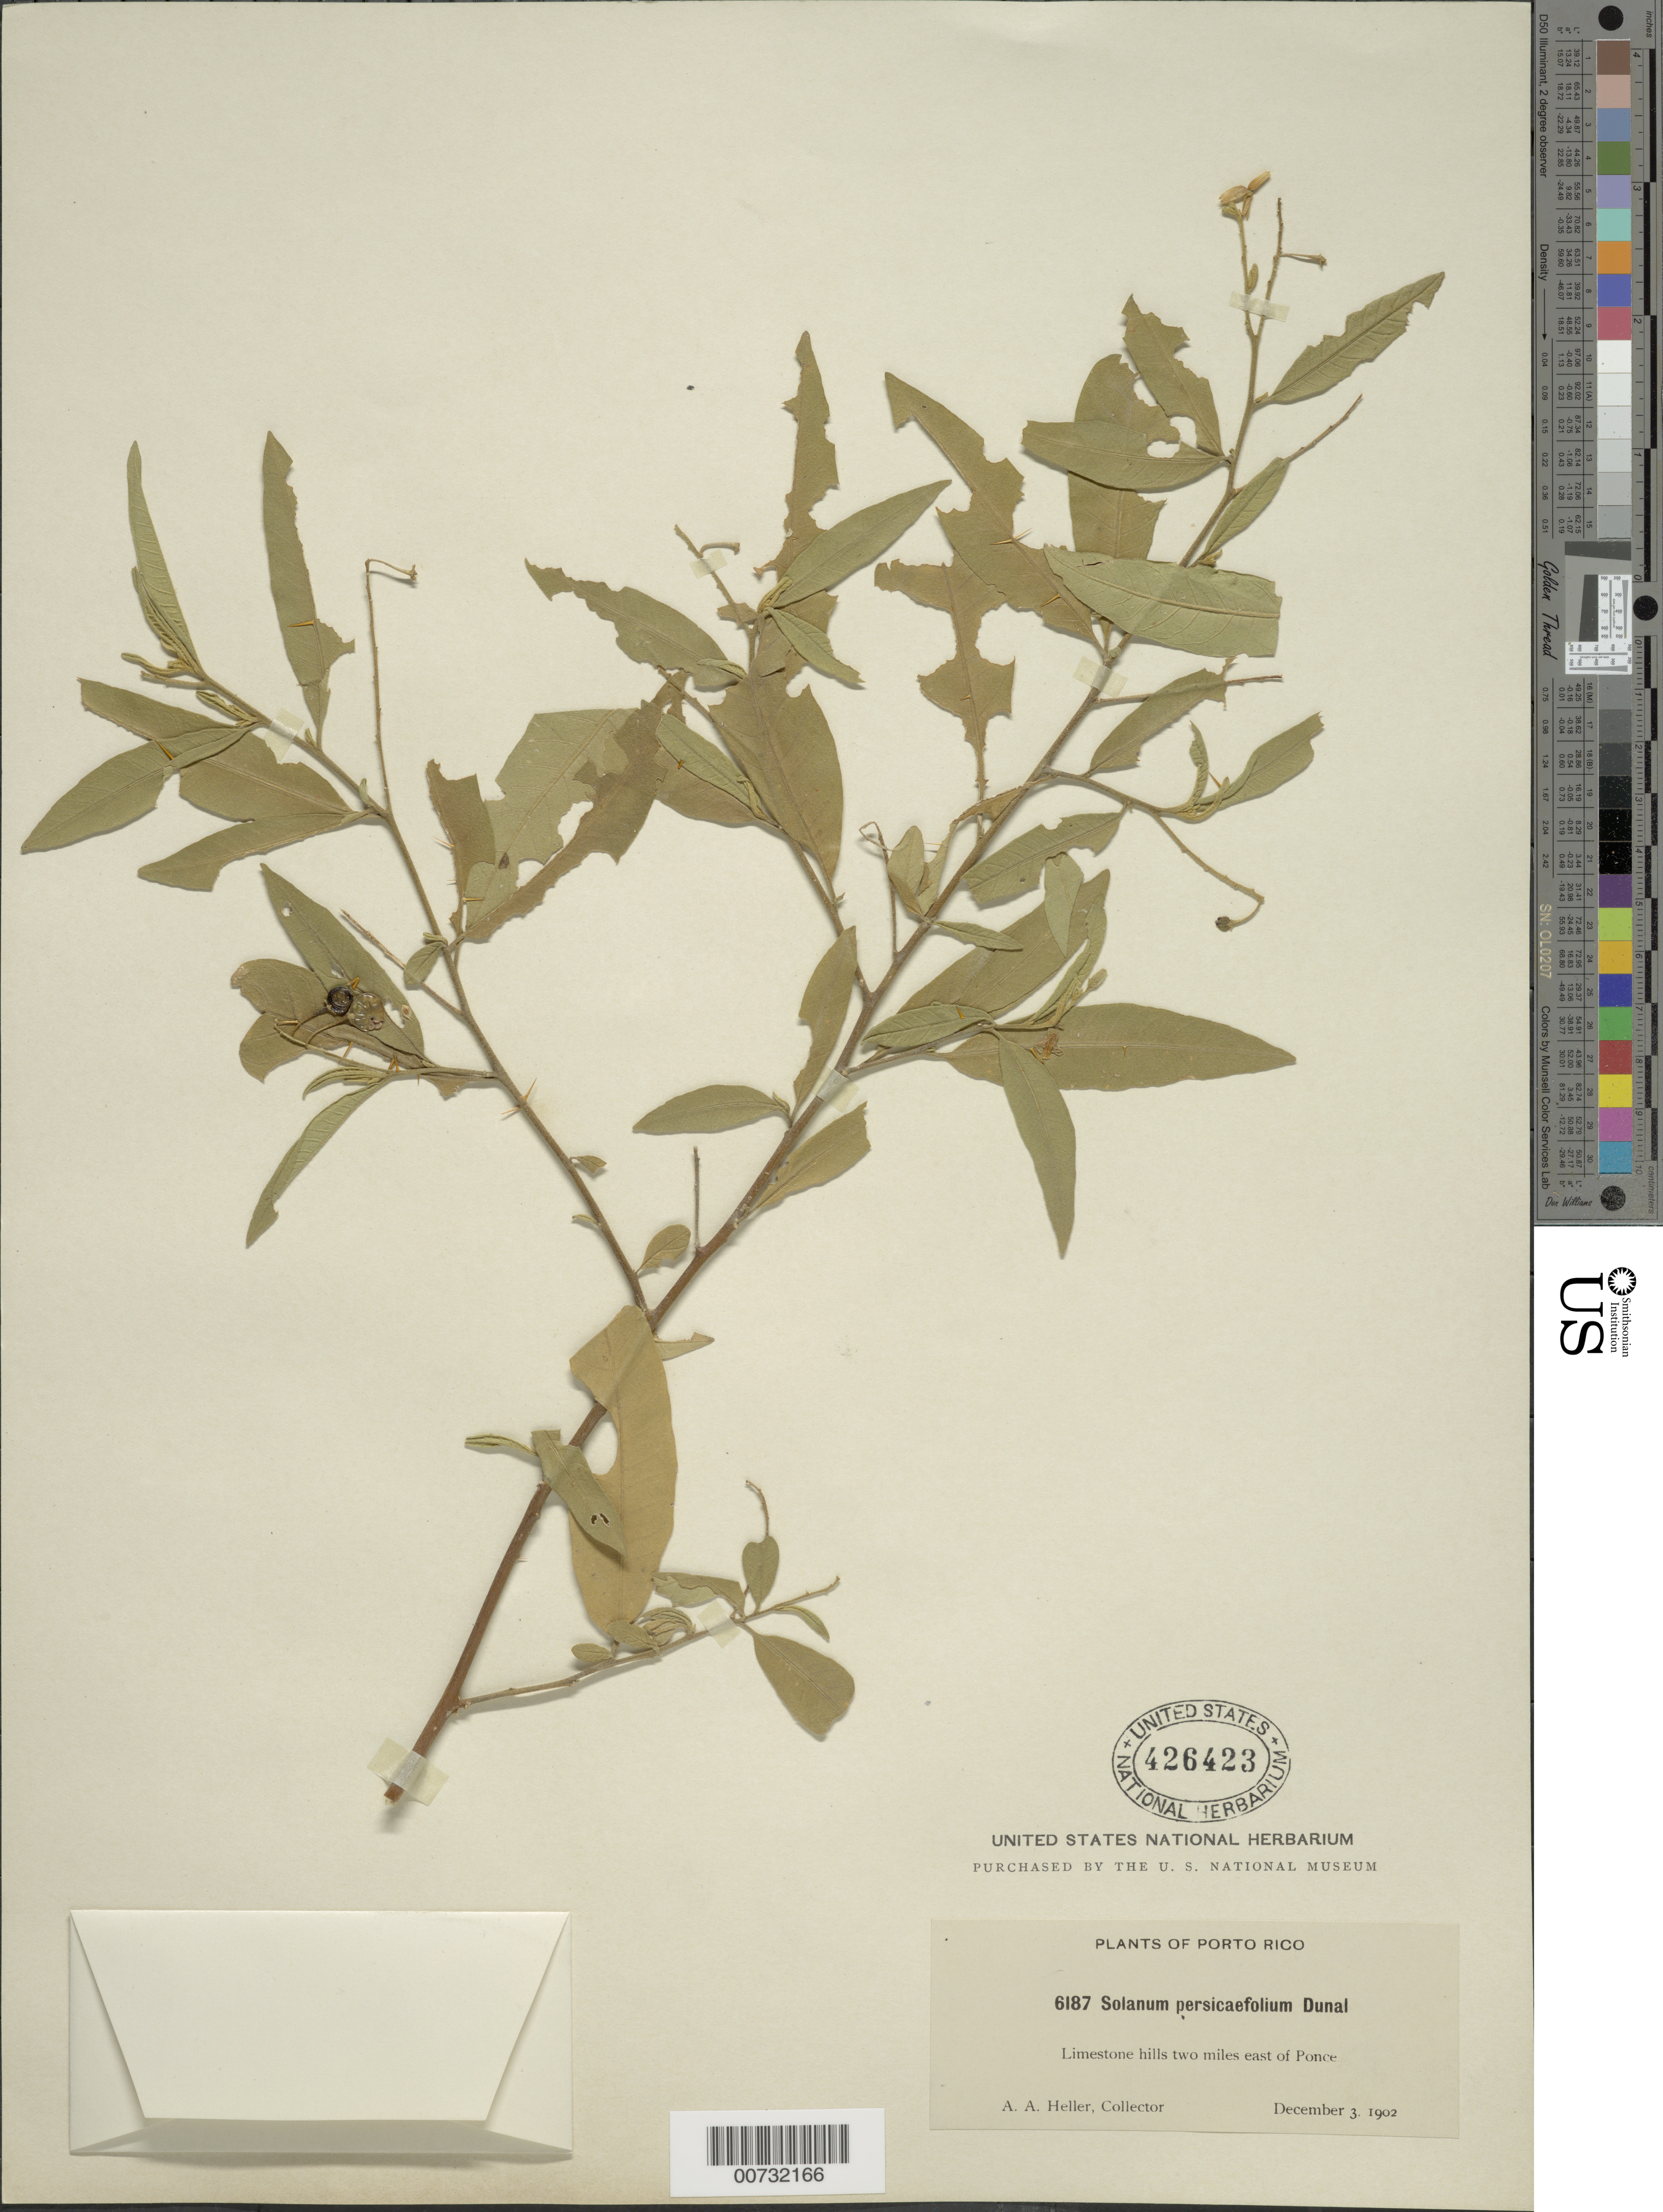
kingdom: Plantae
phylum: Tracheophyta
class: Magnoliopsida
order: Solanales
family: Solanaceae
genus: Solanum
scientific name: Solanum bahamense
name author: L.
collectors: A. A. Heller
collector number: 6187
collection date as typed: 03 Dec 1902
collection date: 1902-12-03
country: Puerto Rico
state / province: Ponce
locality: Ponce, 2 mi E of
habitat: Limestone hills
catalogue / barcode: US 426423